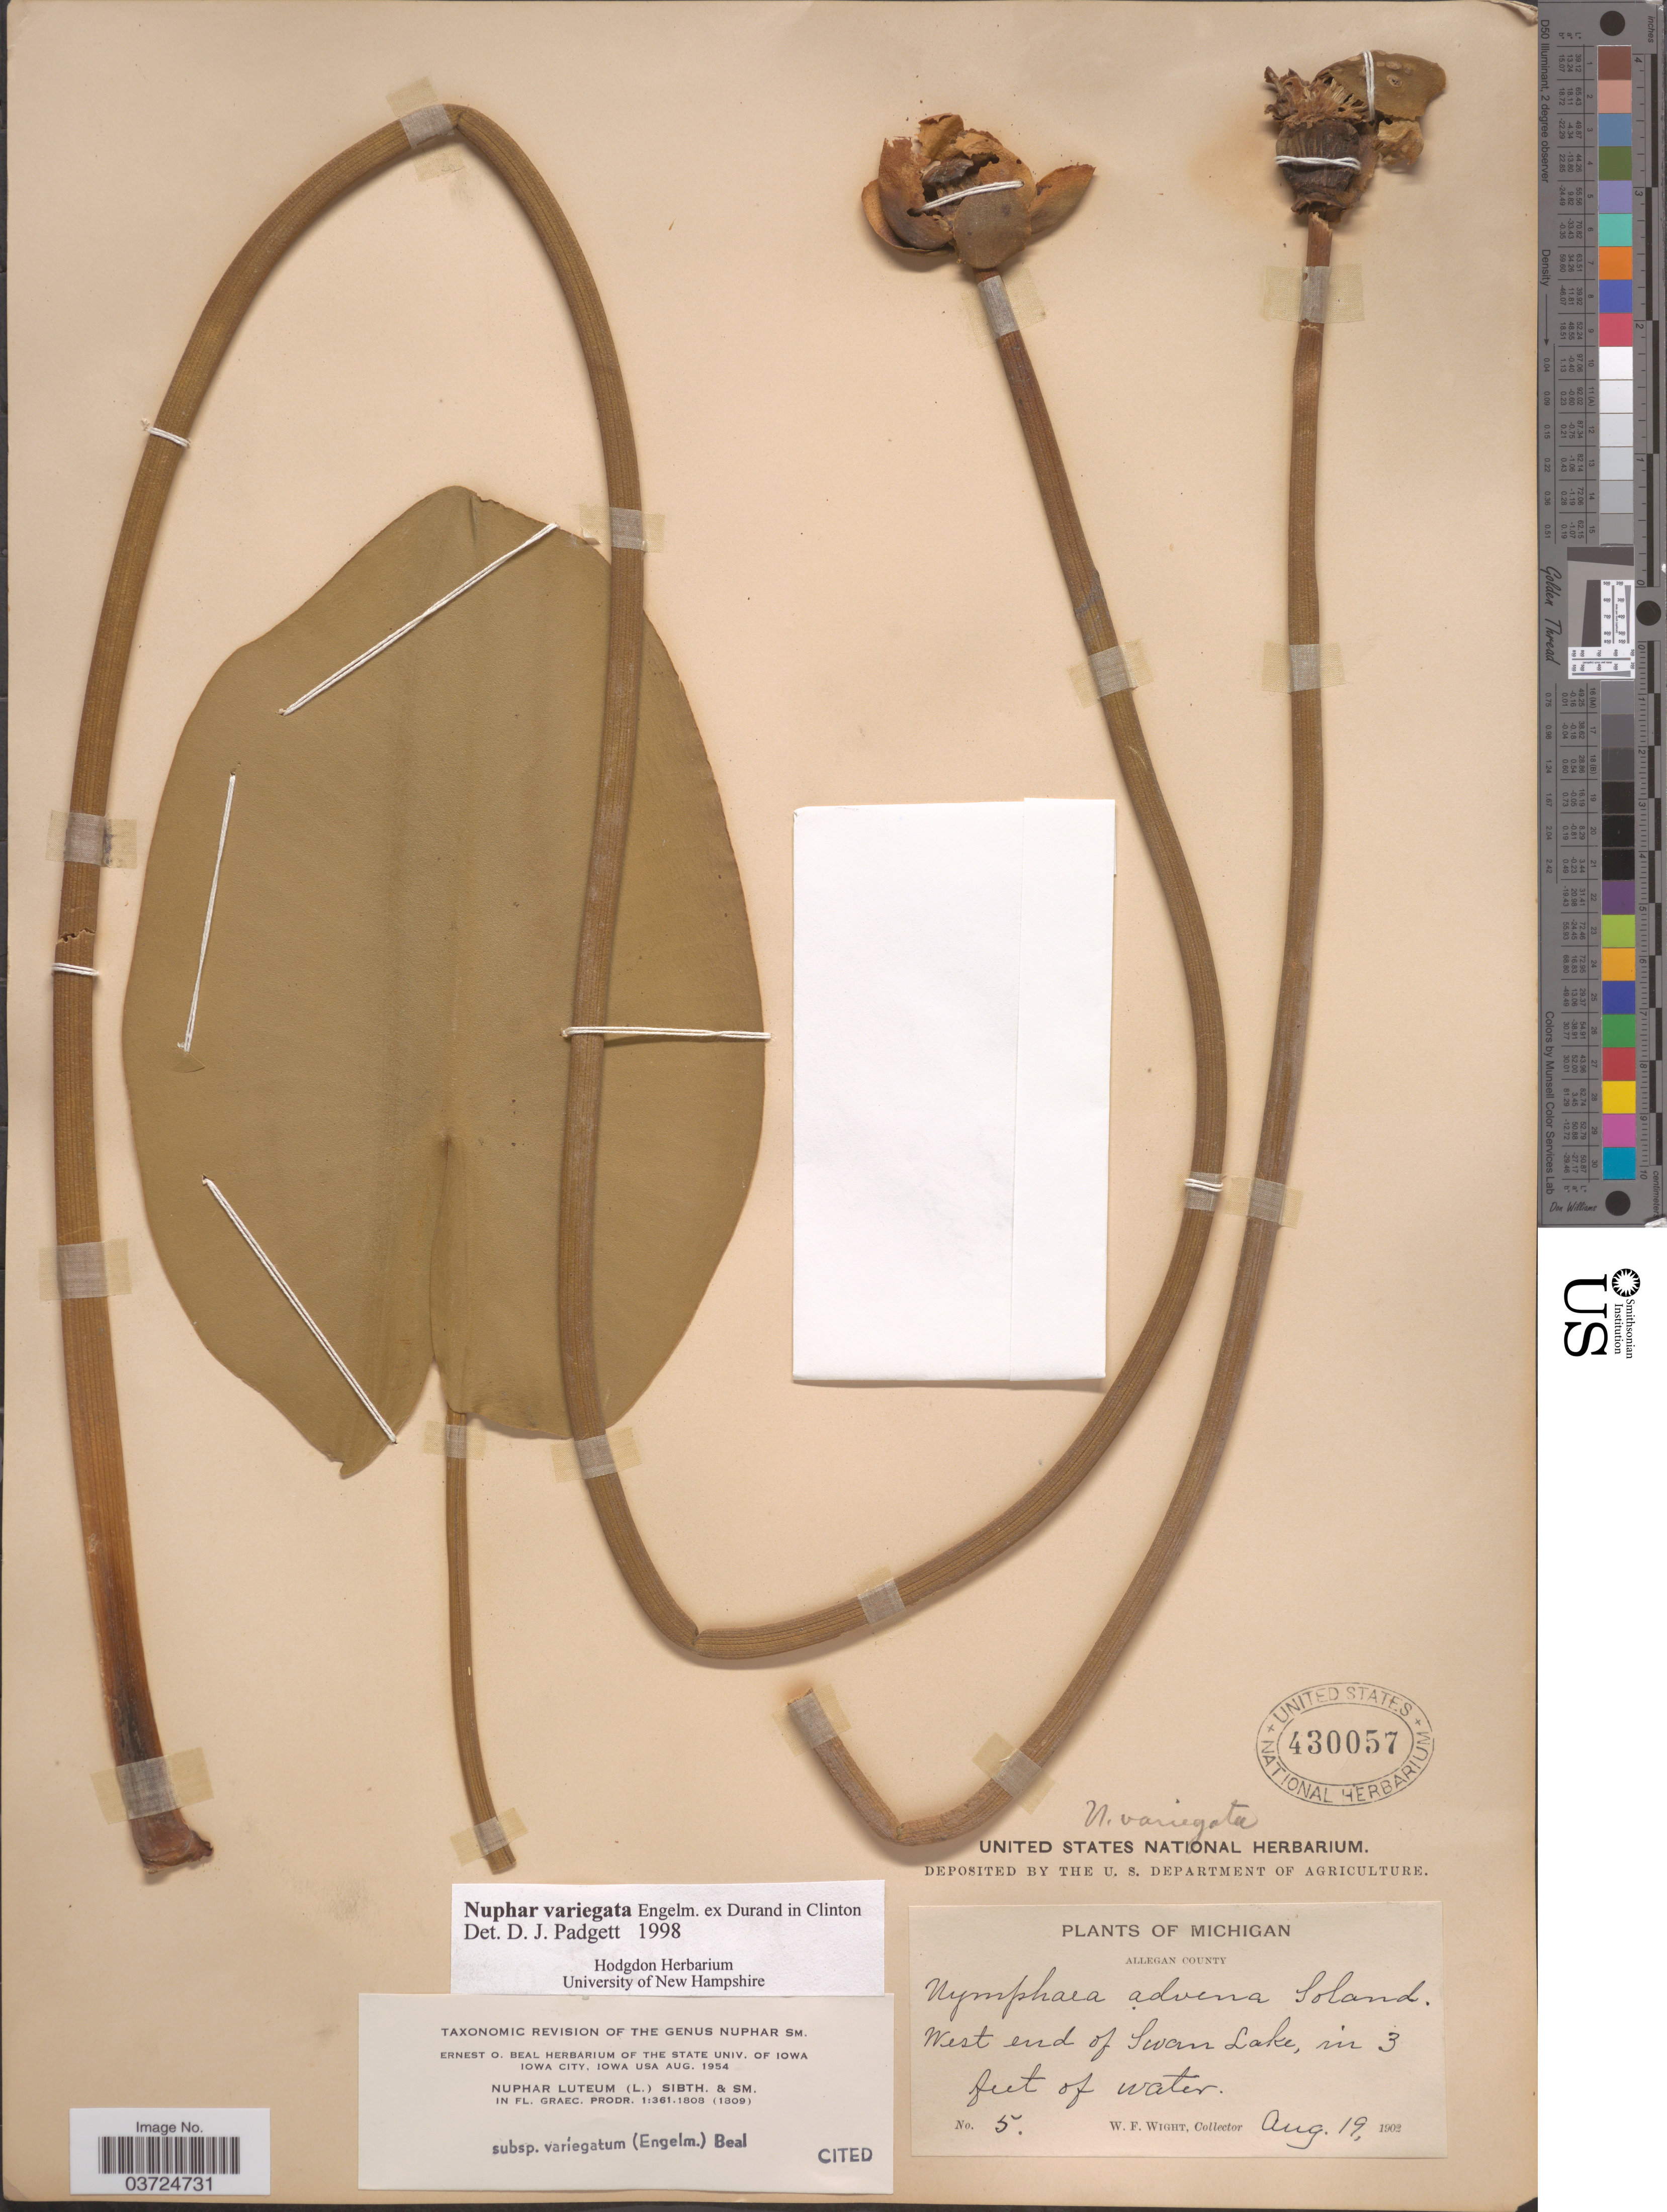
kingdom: Plantae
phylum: Tracheophyta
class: Magnoliopsida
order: Nymphaeales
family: Nymphaeaceae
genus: Nuphar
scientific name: Nuphar variegata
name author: Engelm. ex Durand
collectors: W. Wight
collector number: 5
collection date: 1902-08-19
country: United States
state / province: Michigan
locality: Allegan County. West end of Swan Lake, in 3 feet of water.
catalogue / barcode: US 430057